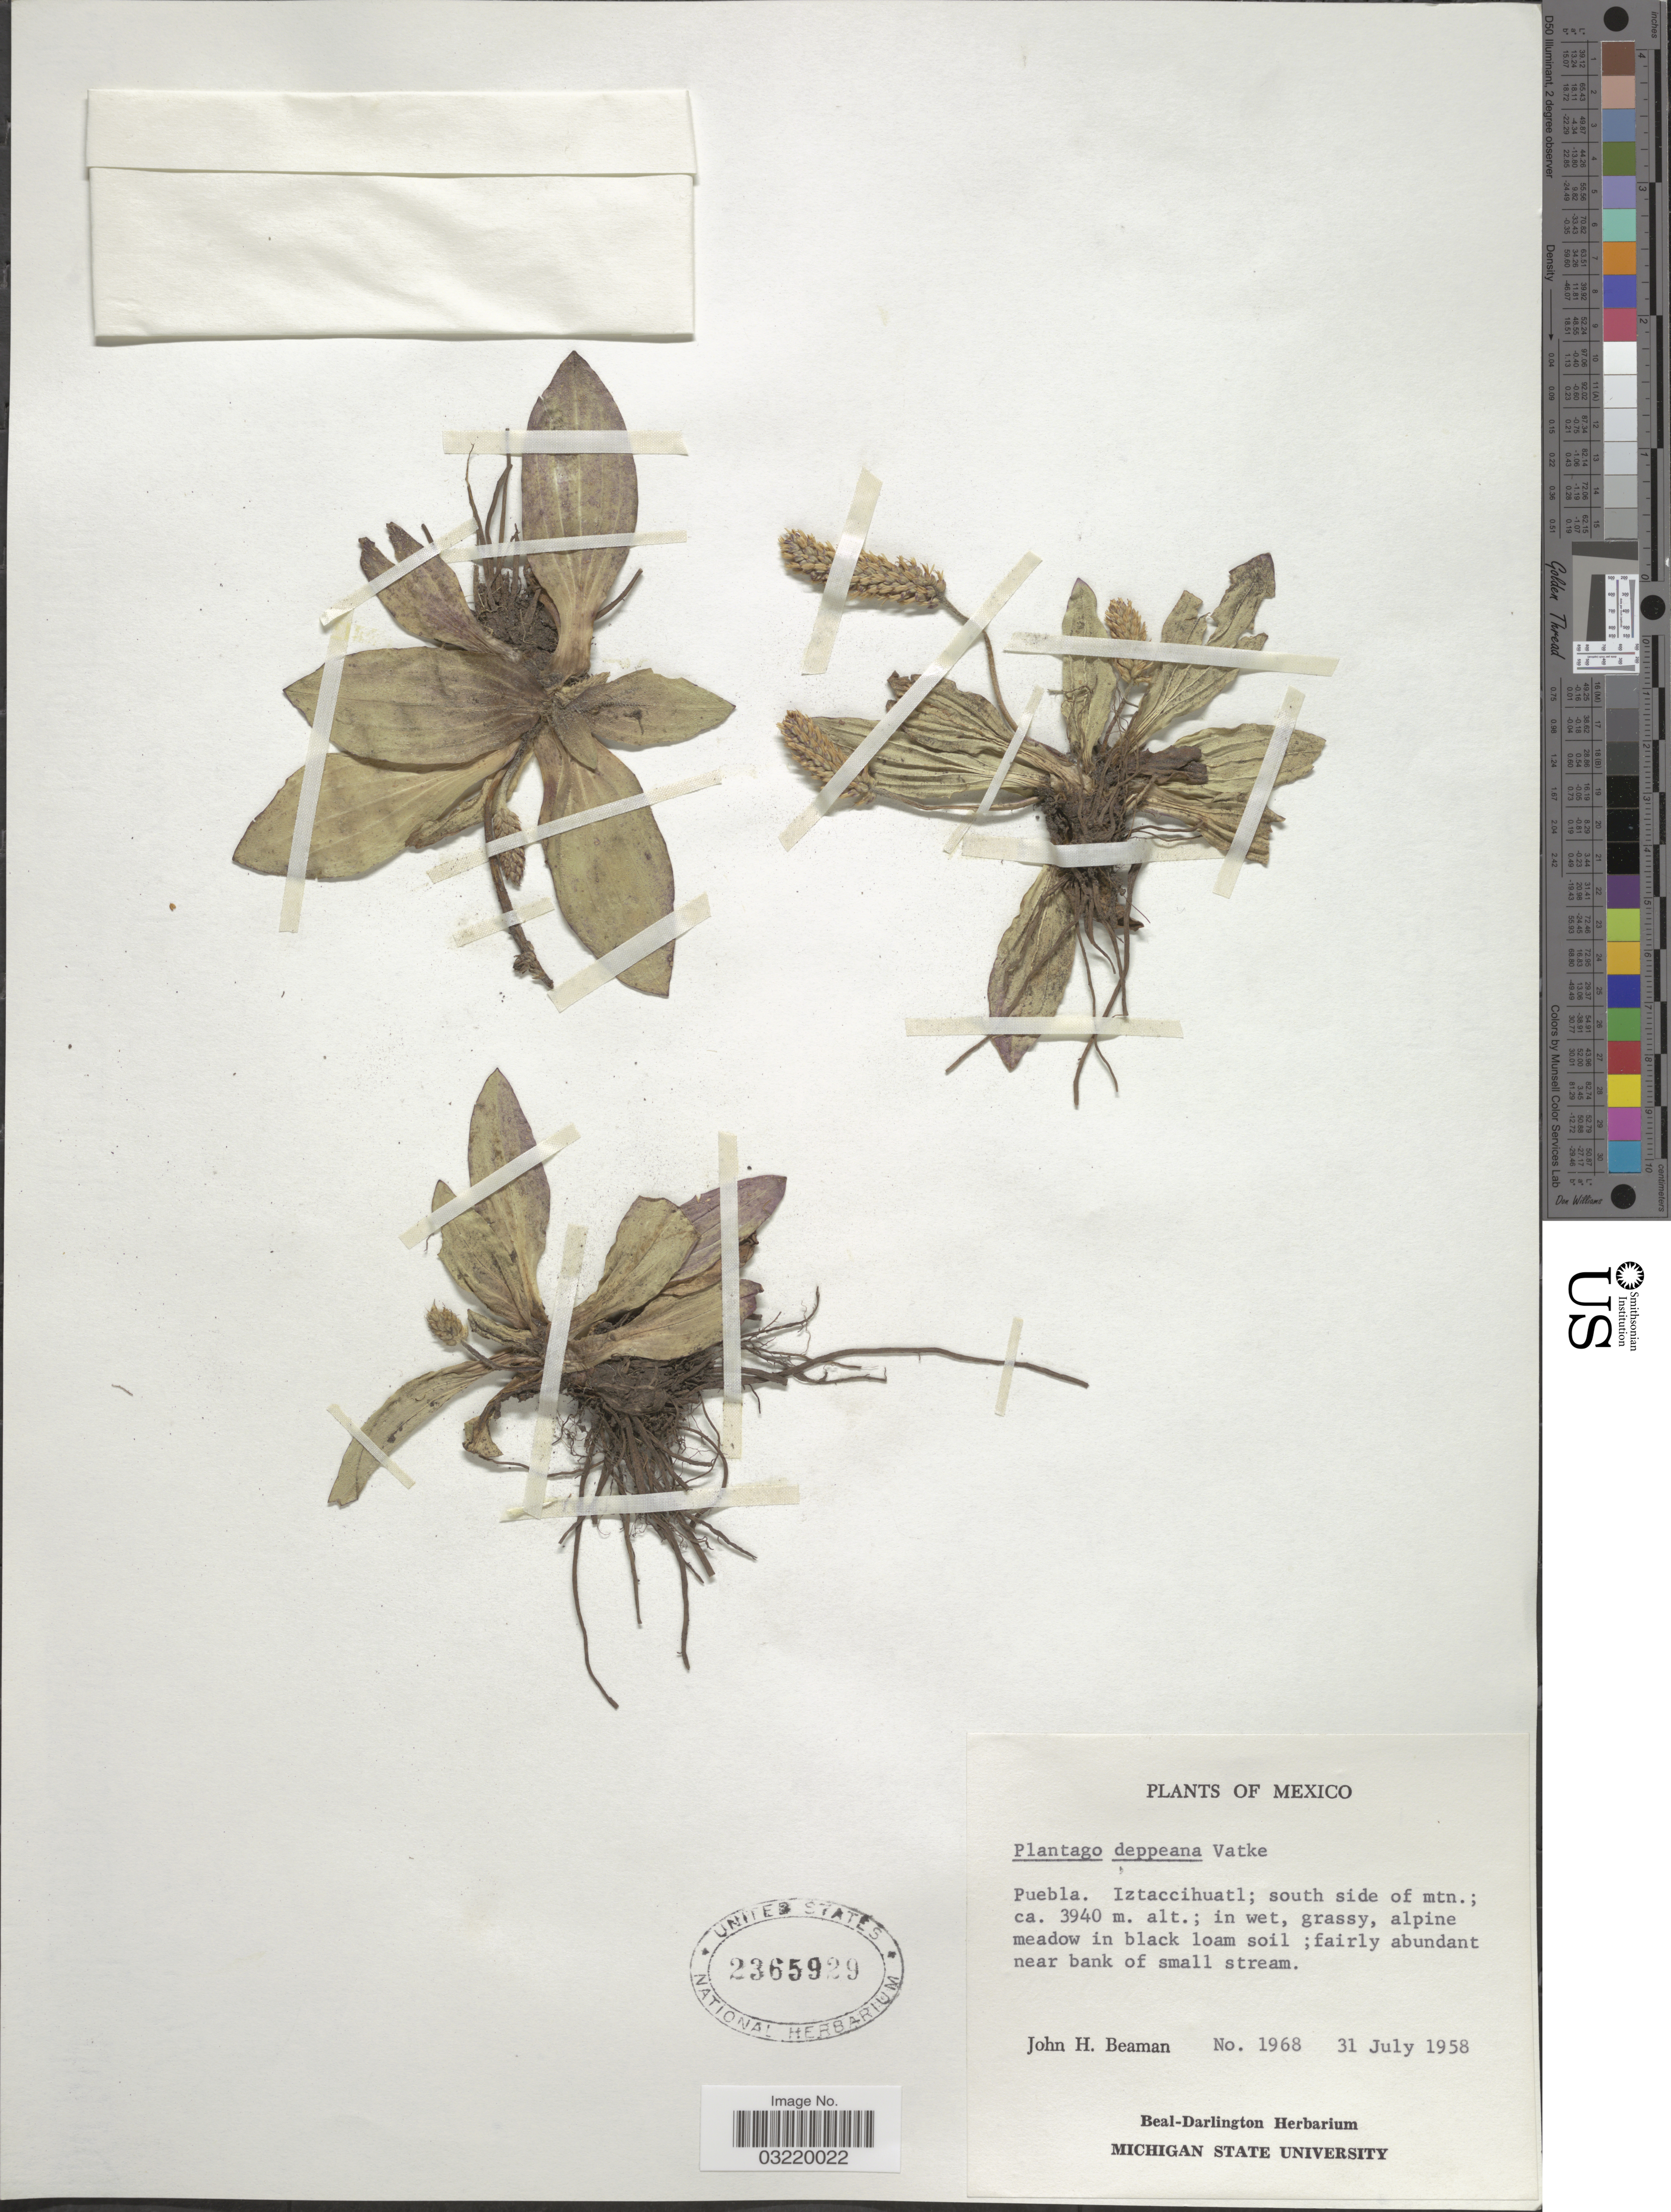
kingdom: Plantae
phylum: Tracheophyta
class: Magnoliopsida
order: Lamiales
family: Plantaginaceae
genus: Plantago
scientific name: Plantago australis subsp. hirtella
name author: (Kunth) Rahn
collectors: J. H. Beaman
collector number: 1968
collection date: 1958-07-31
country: Mexico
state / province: Puebla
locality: Iztaccihuatl; south side of mtn.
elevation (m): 3940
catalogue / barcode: US 2365929